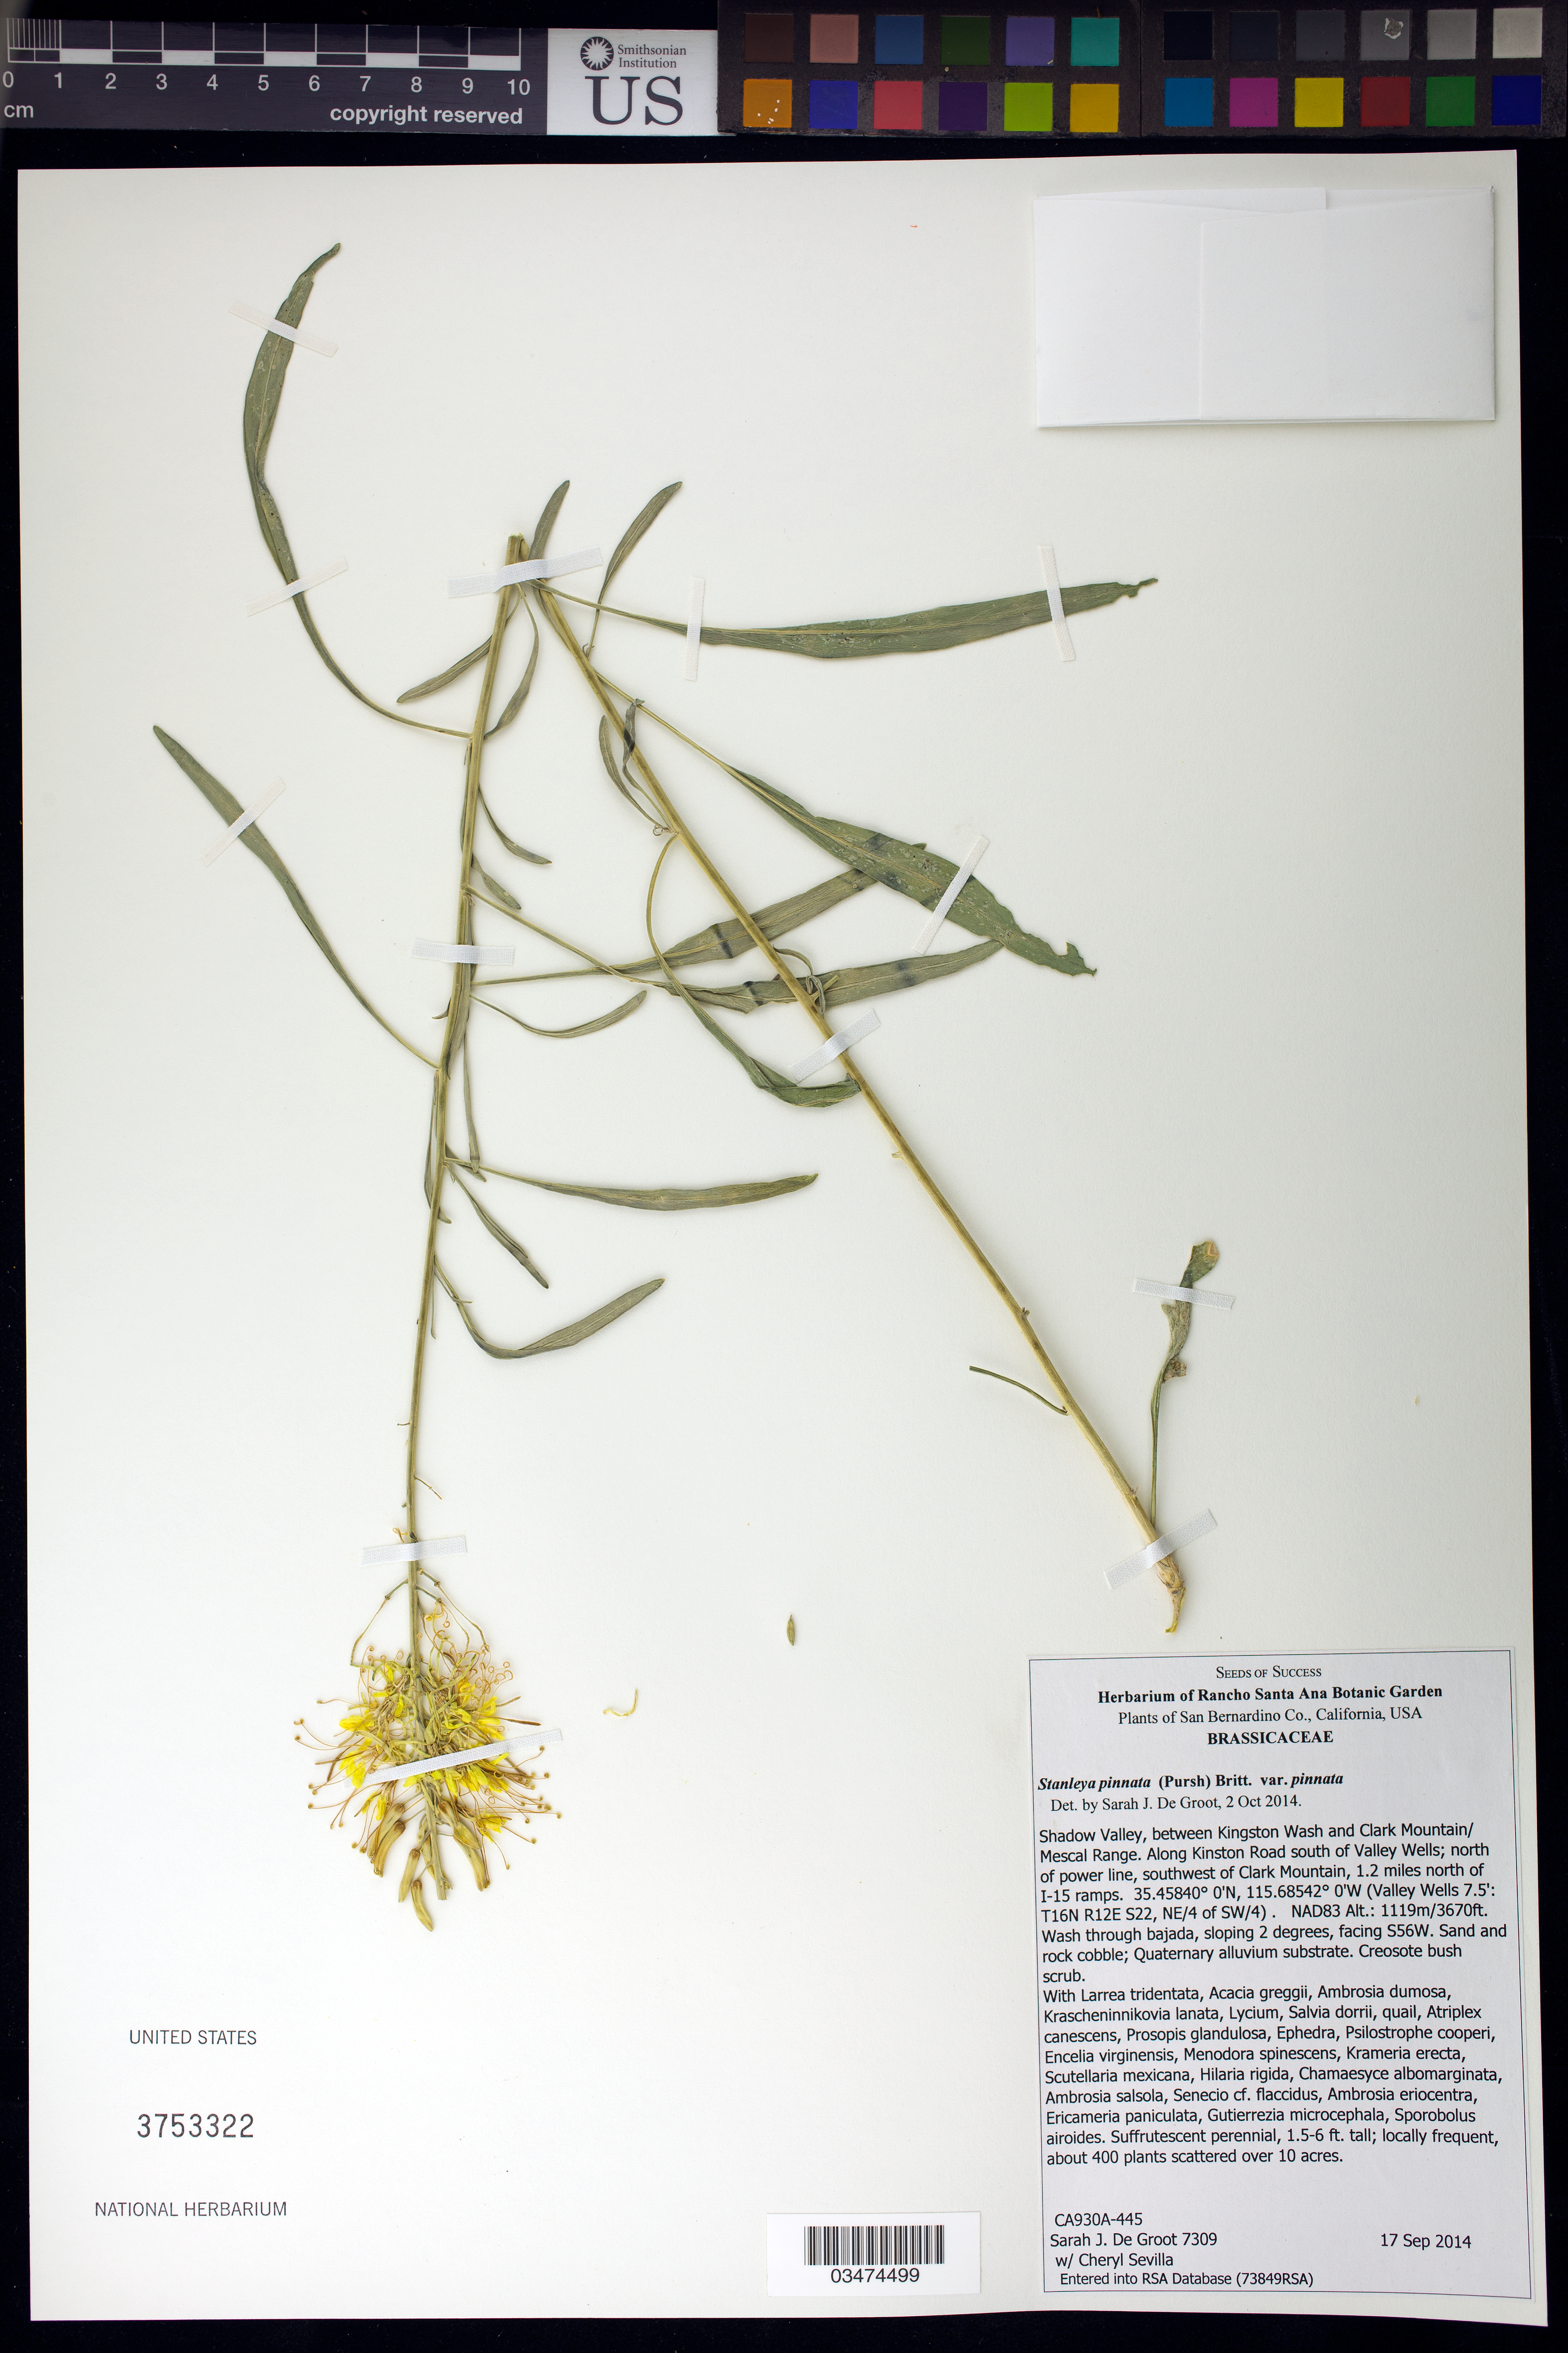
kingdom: Plantae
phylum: Tracheophyta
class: Magnoliopsida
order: Brassicales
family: Brassicaceae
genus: Stanleya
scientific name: Stanleya pinnata var. pinnata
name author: (Pursh) Britton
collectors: S. De Groot & C. Sevilla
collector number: CA930A-445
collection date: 2014-09-17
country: United States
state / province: California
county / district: San Bernardino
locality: Shadow Valley, between Kingston Wash and Clark Mtn/Mescal Range.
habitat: Sand and rock cobble, creosote bush scrub.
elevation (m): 1119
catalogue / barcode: US 3753322